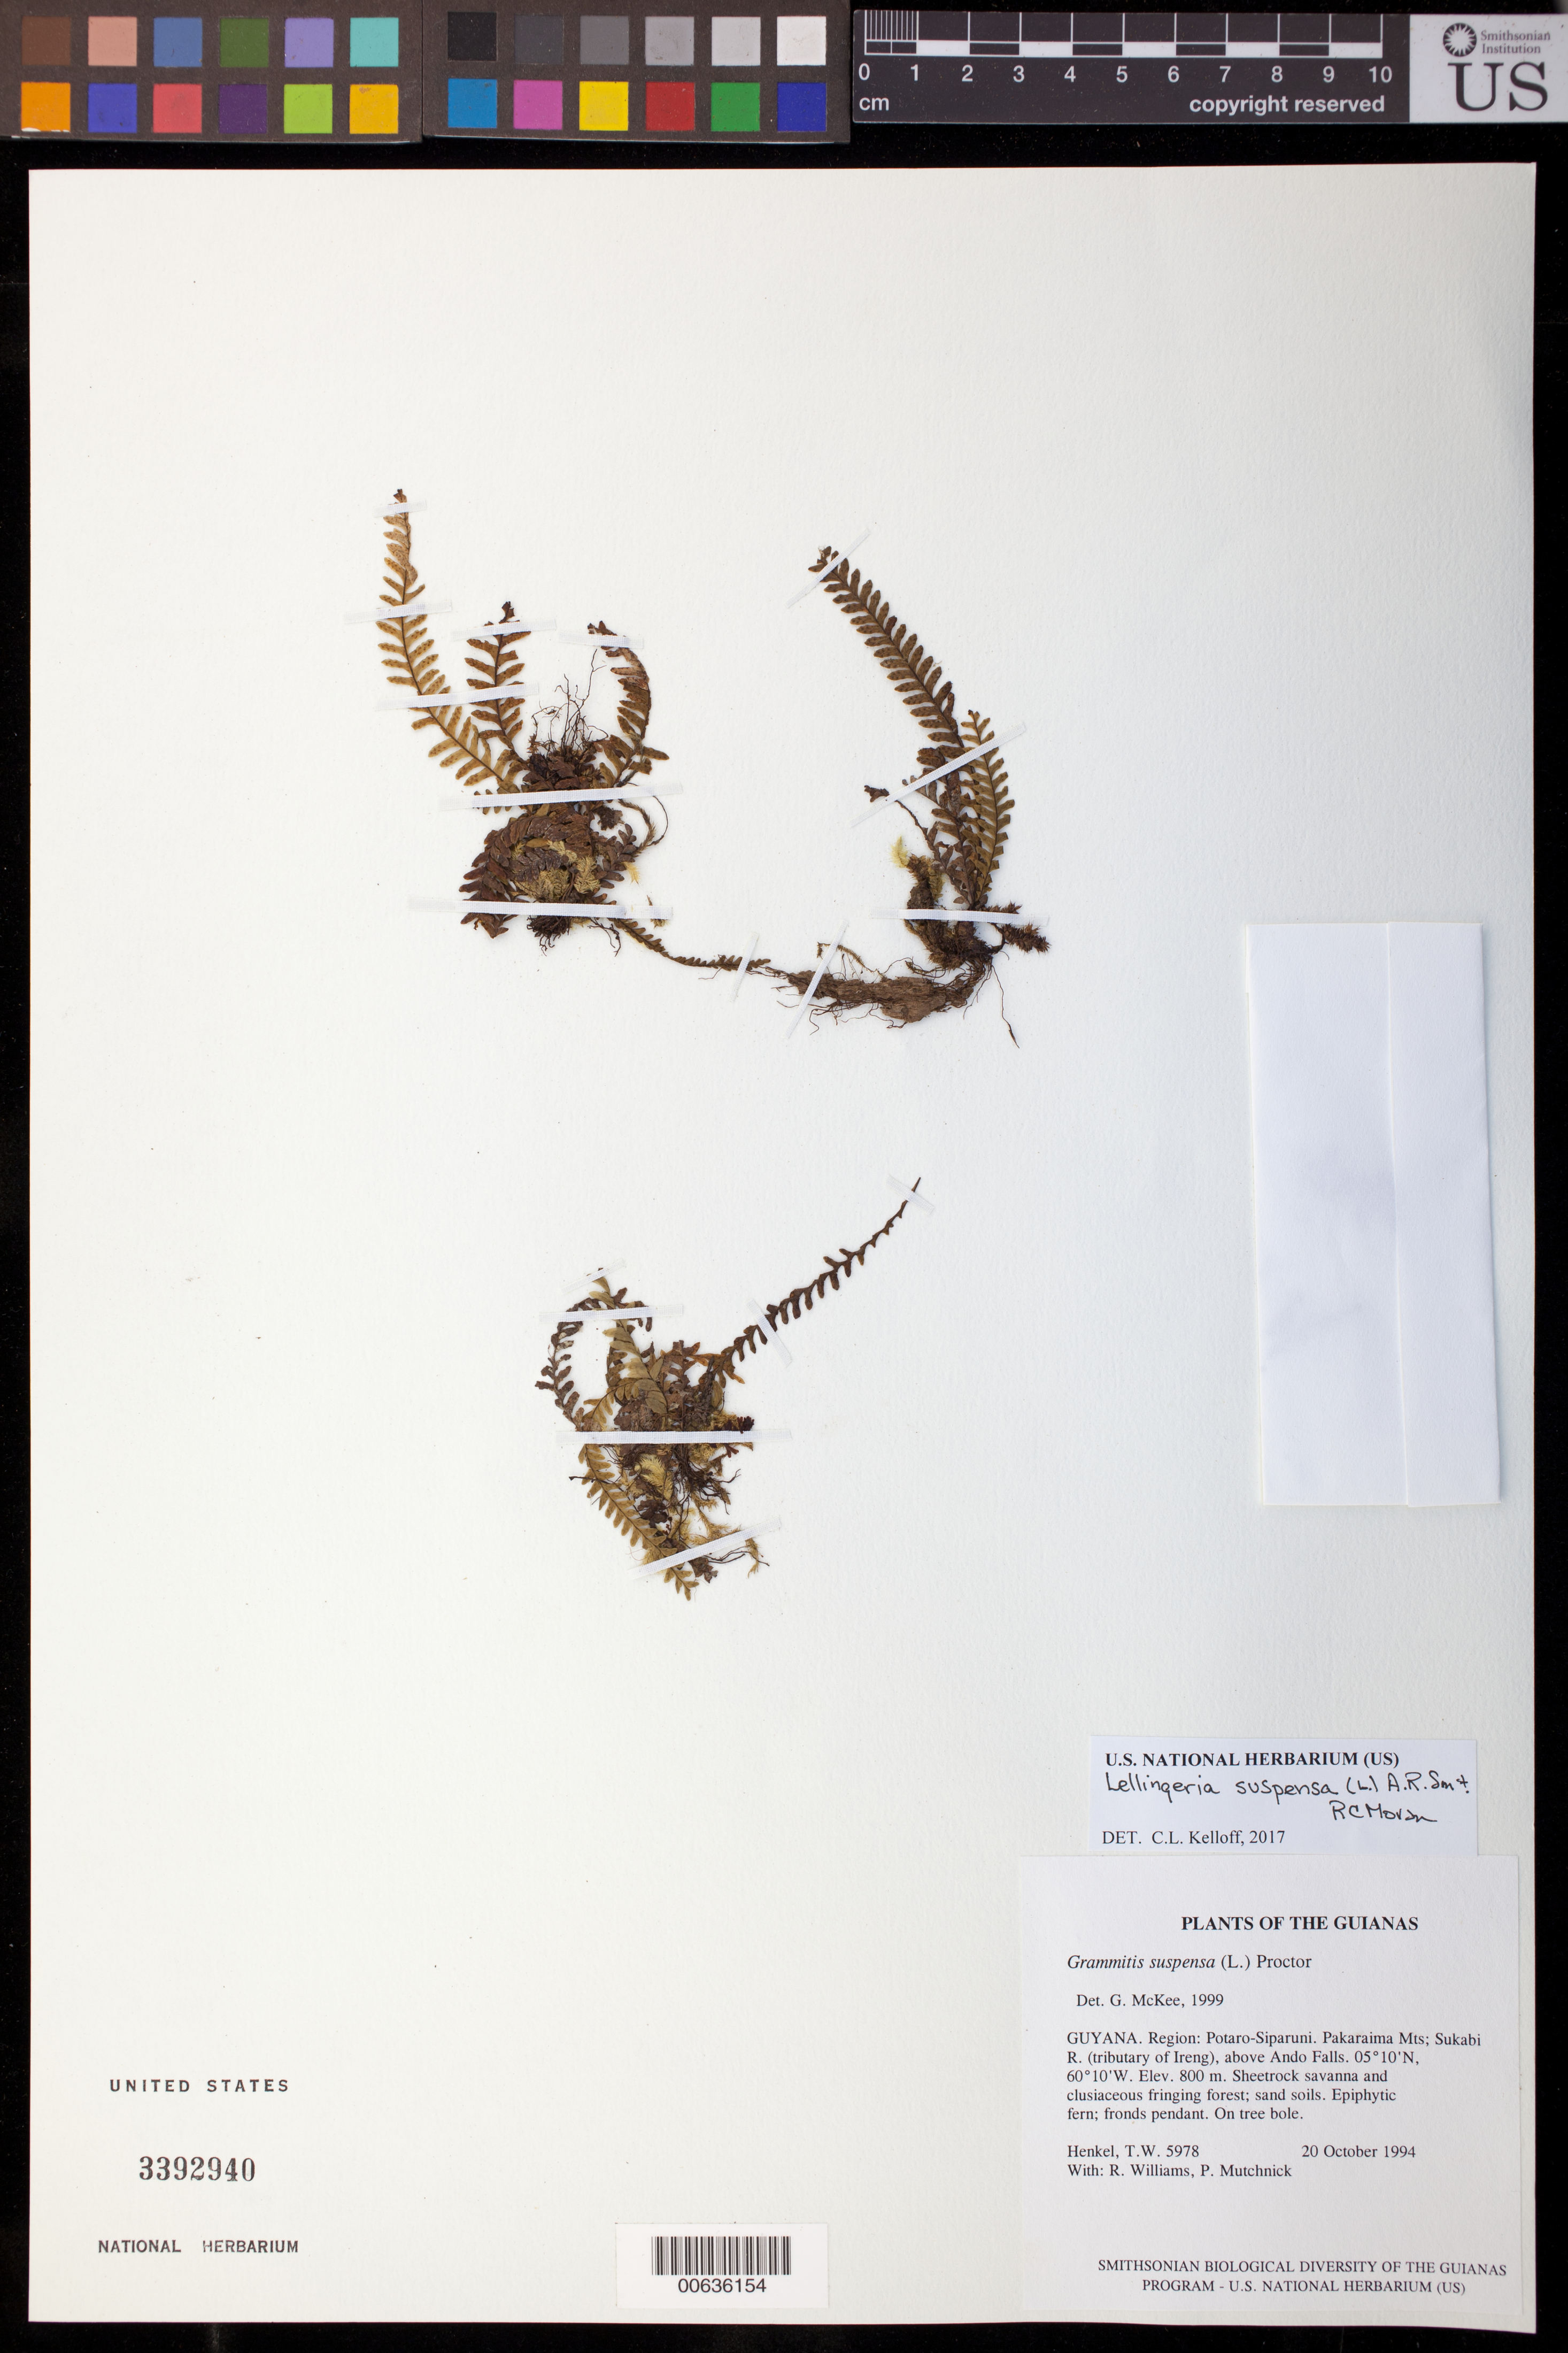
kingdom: Plantae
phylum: Tracheophyta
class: Polypodiopsida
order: Polypodiales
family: Polypodiaceae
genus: Lellingeria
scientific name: Lellingeria suspensa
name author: (L.) A.R. Sm. & R.C. Moran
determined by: Kelloff, Carol L.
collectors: T. Henkel, R. Williams & P. Mutchnick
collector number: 5978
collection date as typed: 20 October 1994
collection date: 1994-10-20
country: Guyana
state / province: Potaro-Siparuni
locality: Pakaraima Mts; Sukabi R. (tributary of Ireng), above Ando Falls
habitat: Sheetrock savanna and clusiaceous fringing forest; sand soils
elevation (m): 800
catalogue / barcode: US 3392940